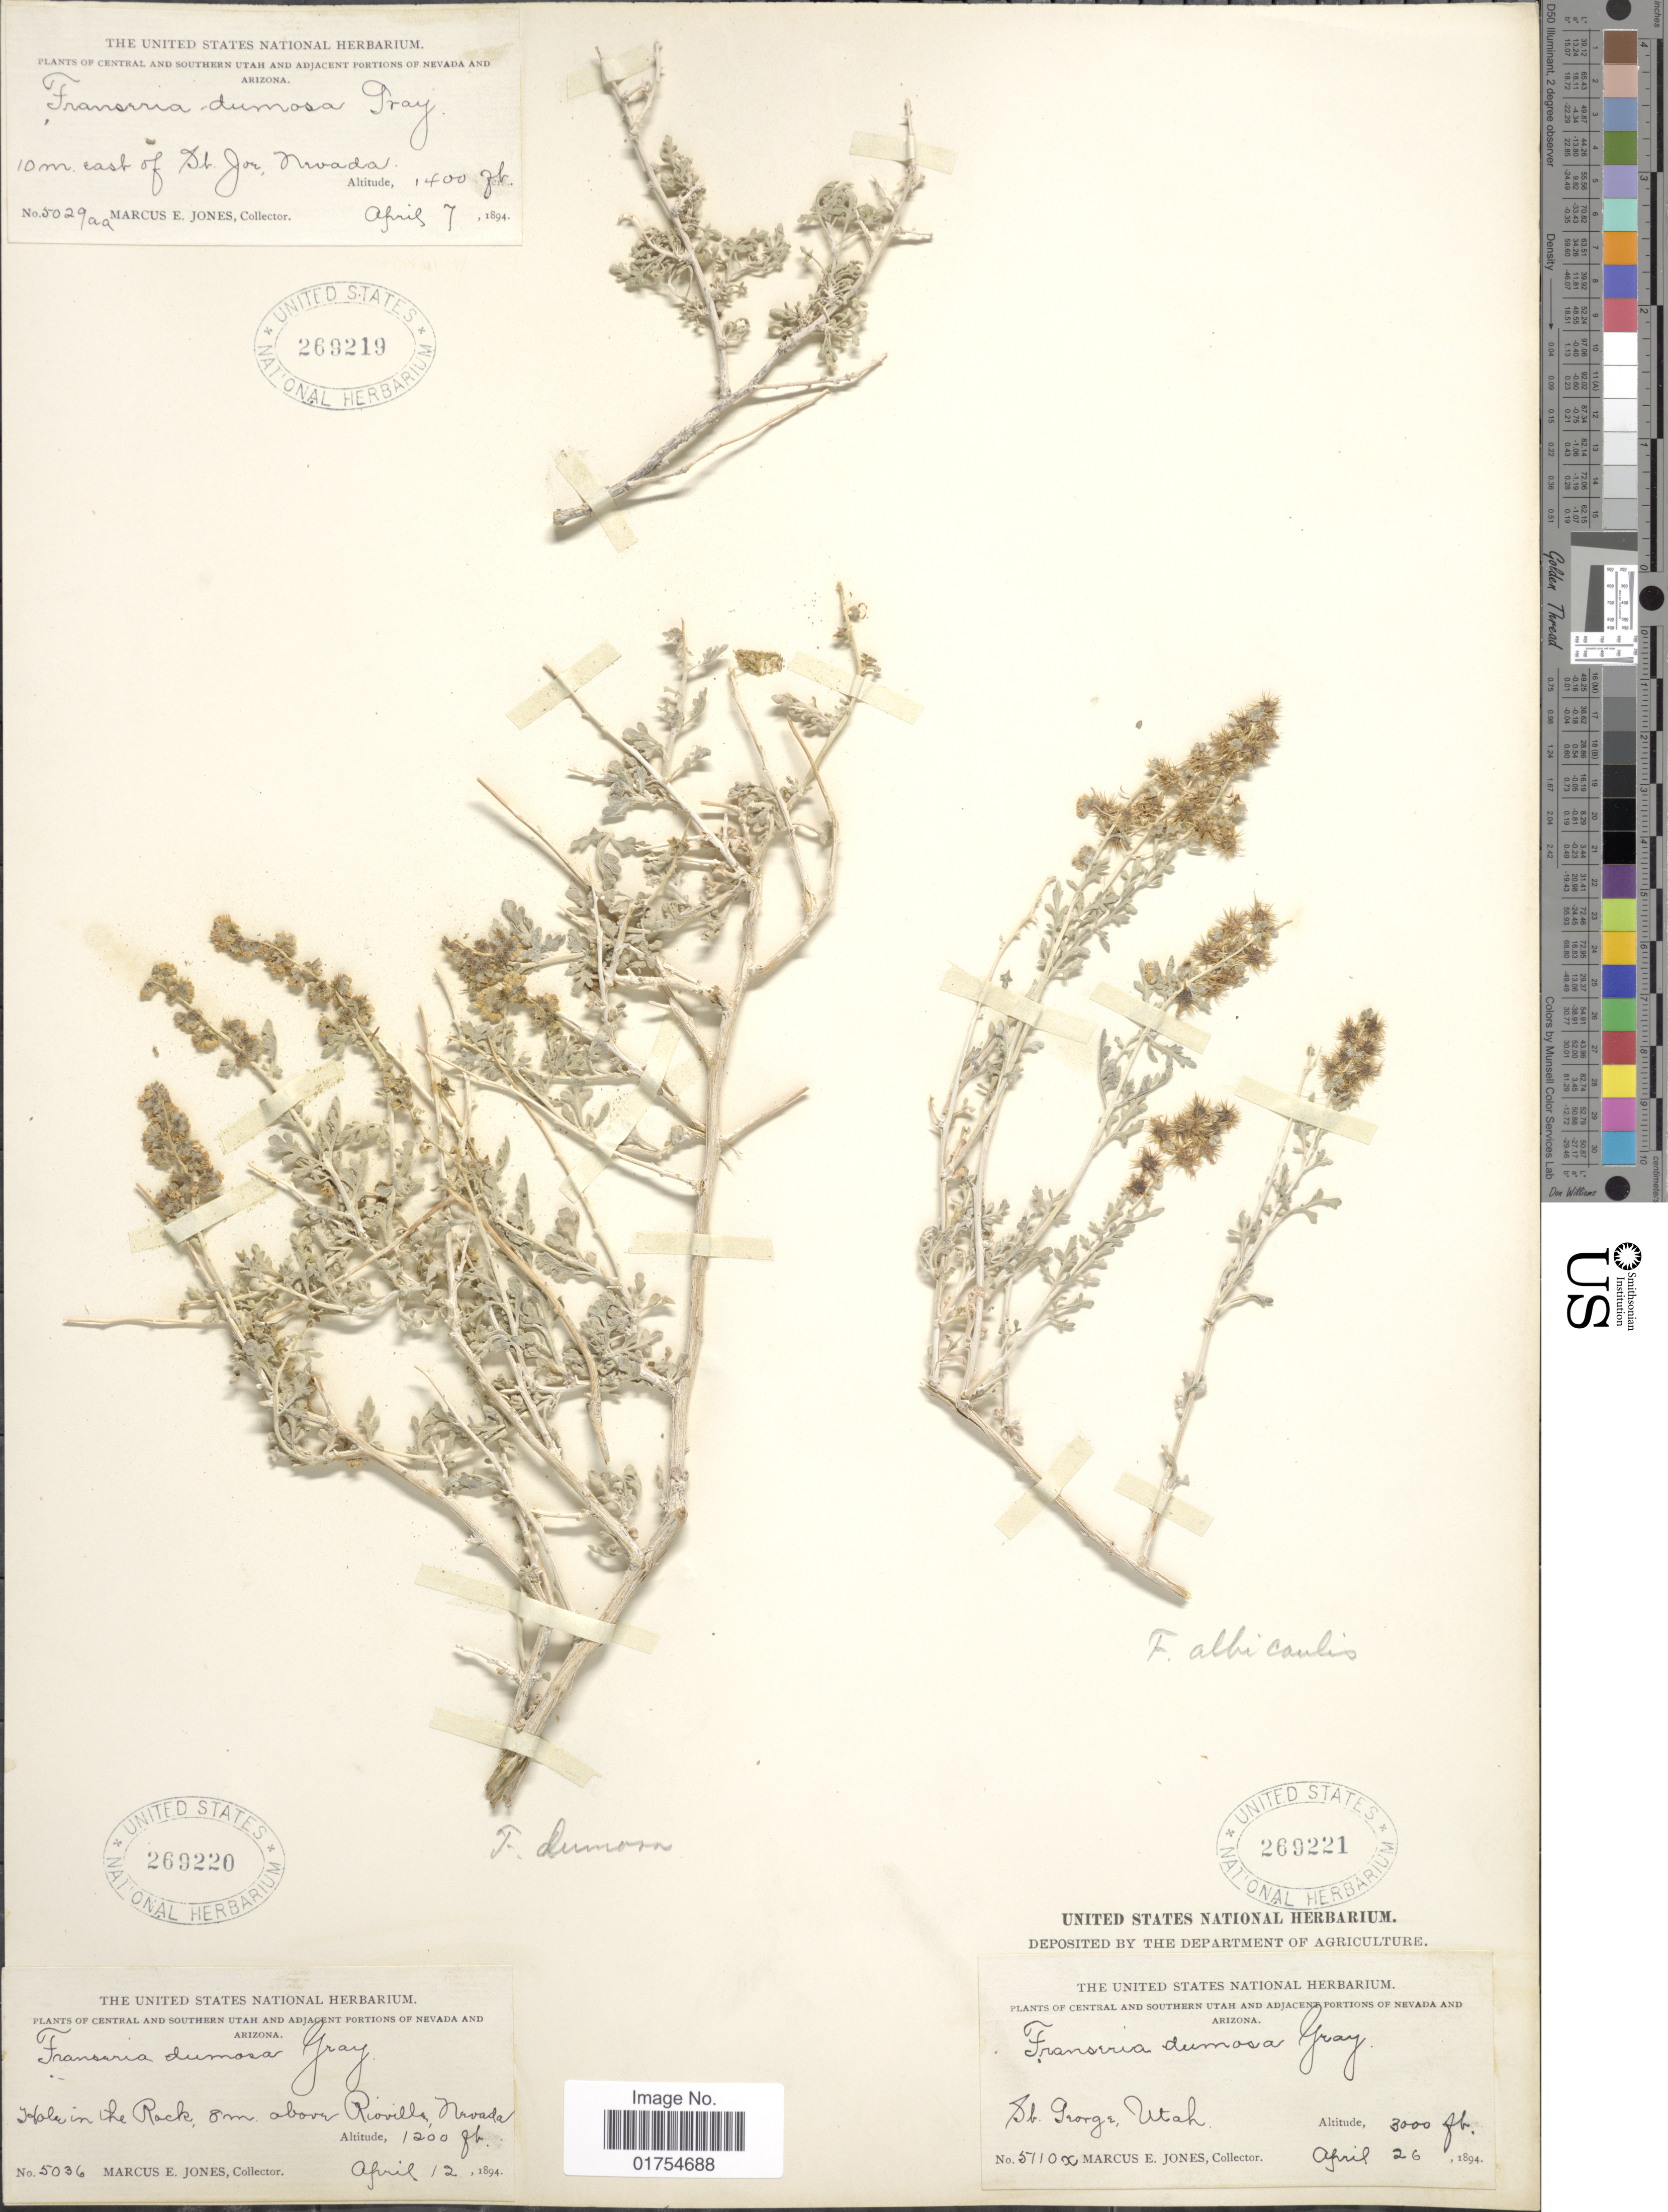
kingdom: Plantae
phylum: Tracheophyta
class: Magnoliopsida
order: Asterales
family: Asteraceae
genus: Franseria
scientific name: Franseria dumosa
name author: A. Gray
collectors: M. E. Jones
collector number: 5029aa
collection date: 1894-04-07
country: United States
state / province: Nevada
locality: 10 m east of St. Joe. (Saint Joseph)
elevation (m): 427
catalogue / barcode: US 269219-3